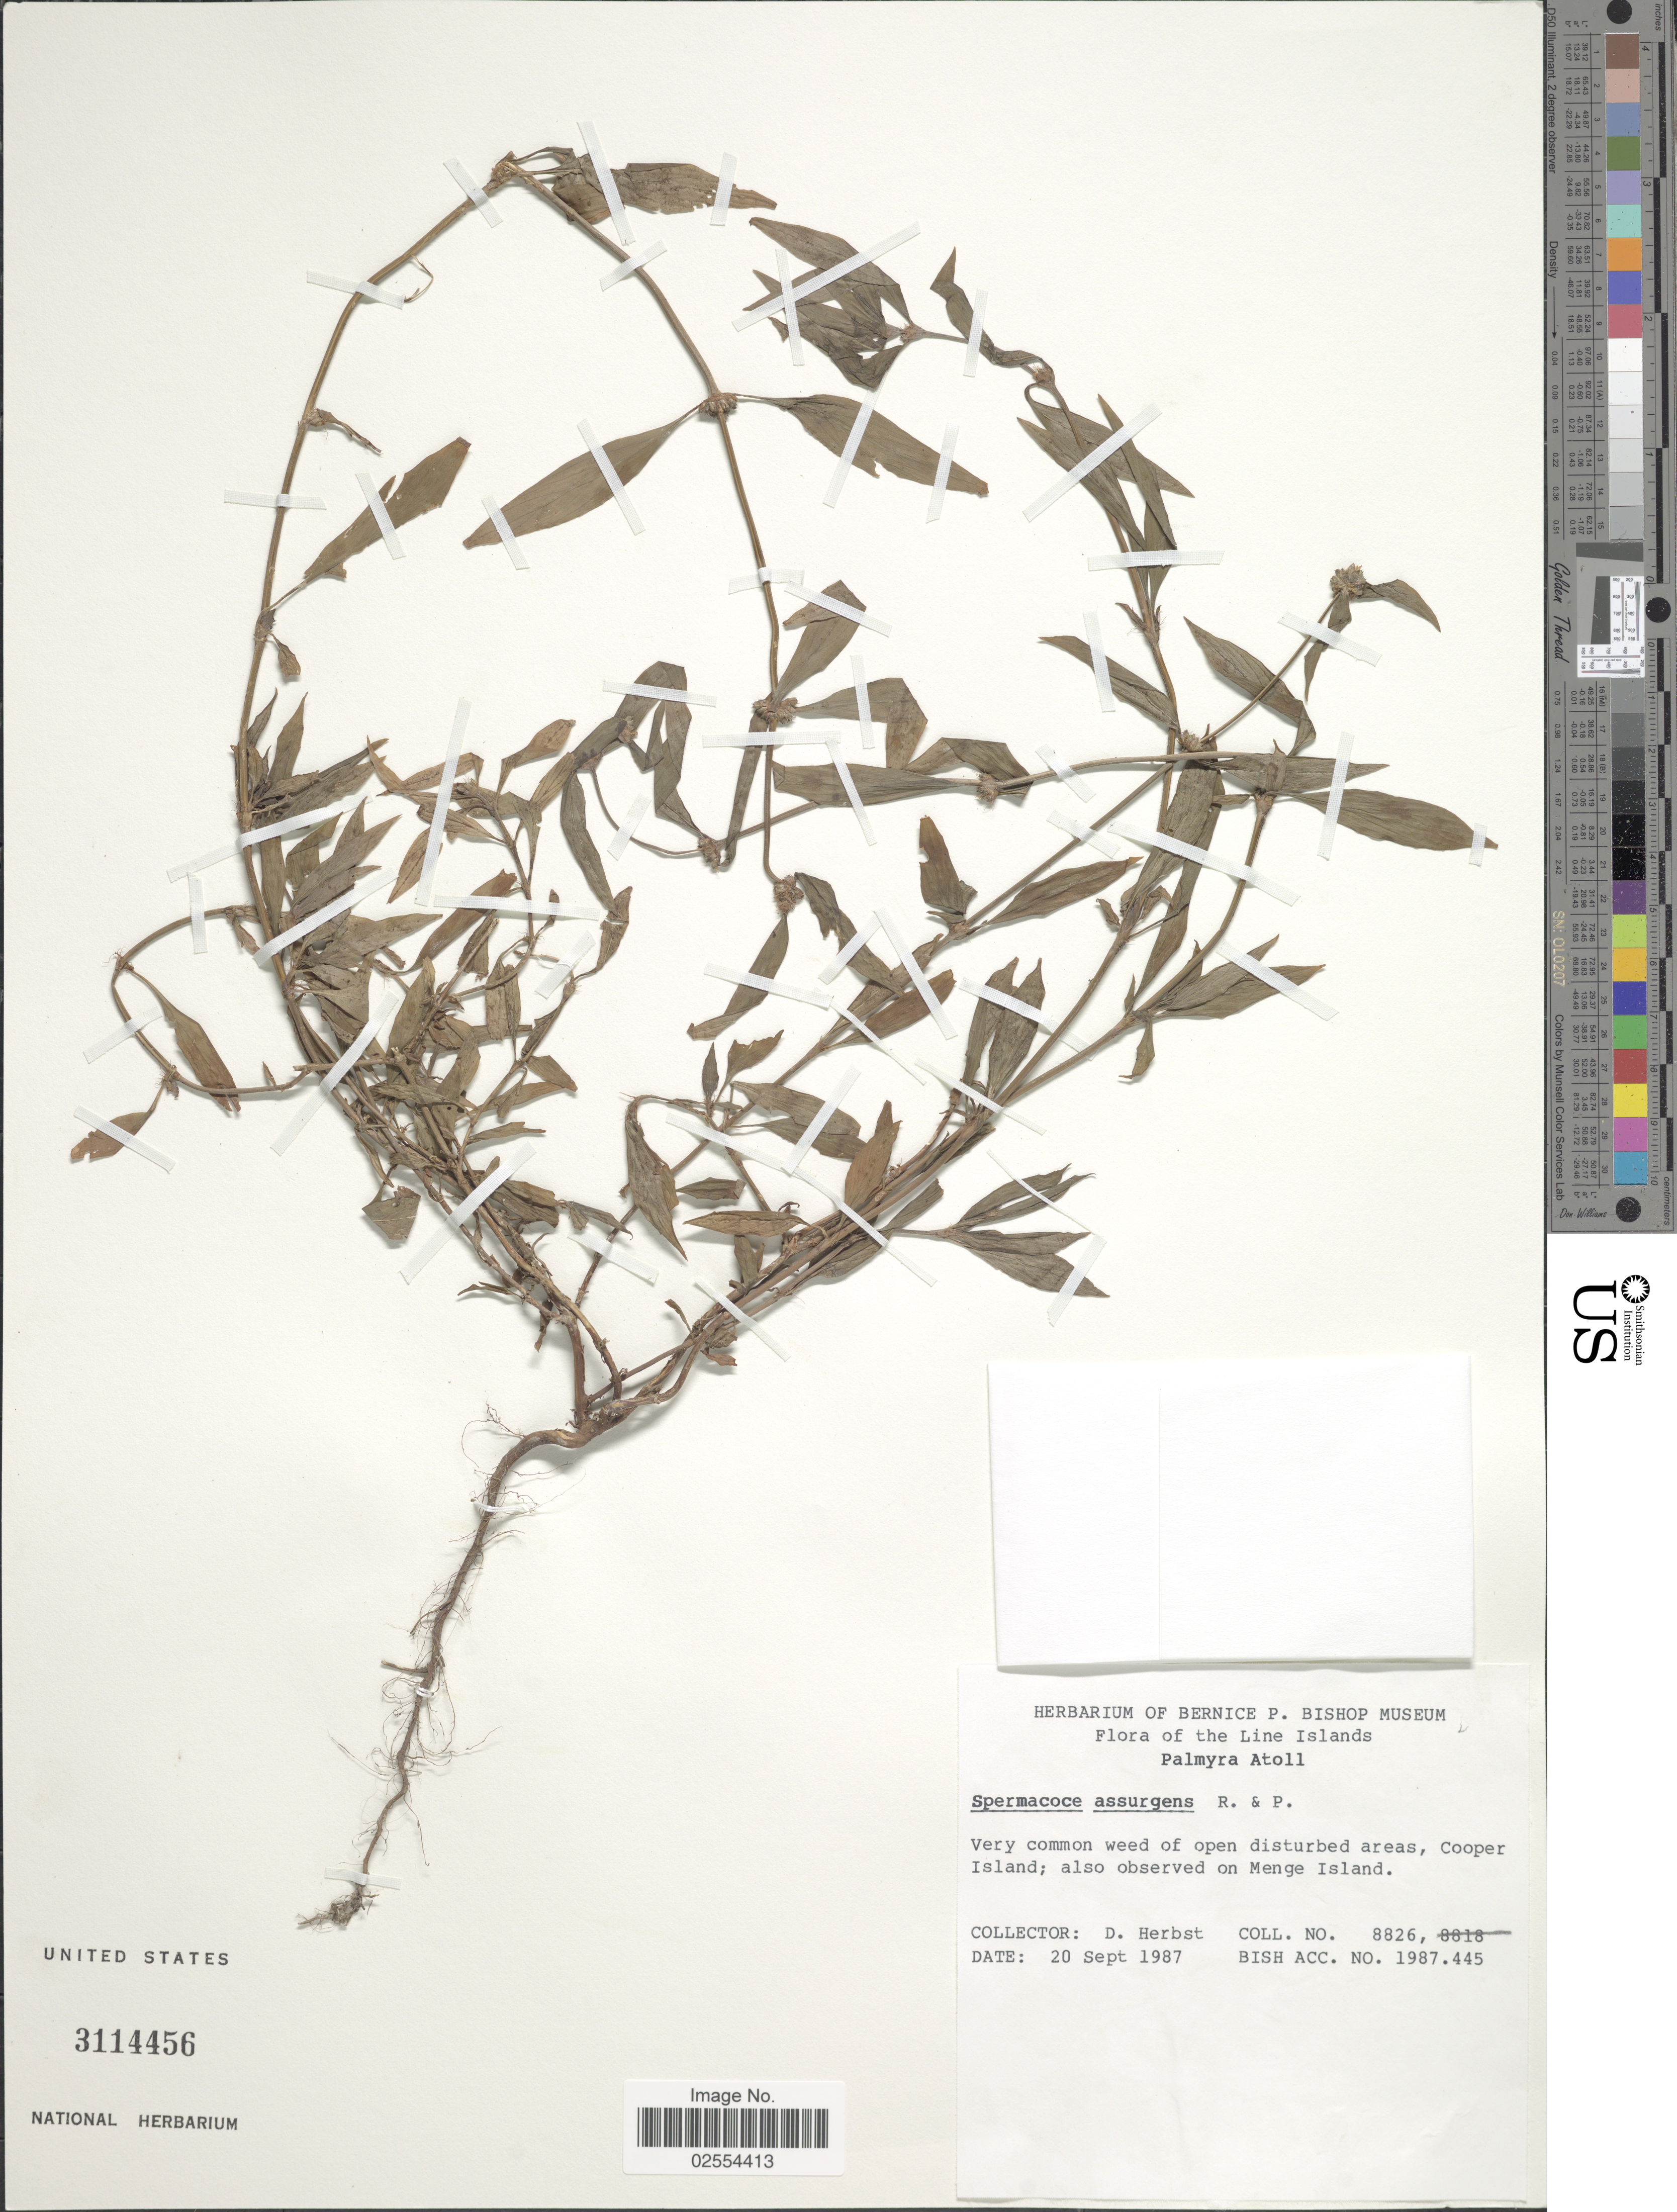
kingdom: Plantae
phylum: Tracheophyta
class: Magnoliopsida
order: Gentianales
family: Rubiaceae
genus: Spermacoce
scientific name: Spermacoce remota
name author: Lam.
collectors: D. Herbst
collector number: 8826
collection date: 1987-09-20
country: Kiribati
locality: The Line Islands, Palmyra Atoll, Very common weed of open disturbed areas, Cooper Island, also observed on Menge Islands.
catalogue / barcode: US 3114456